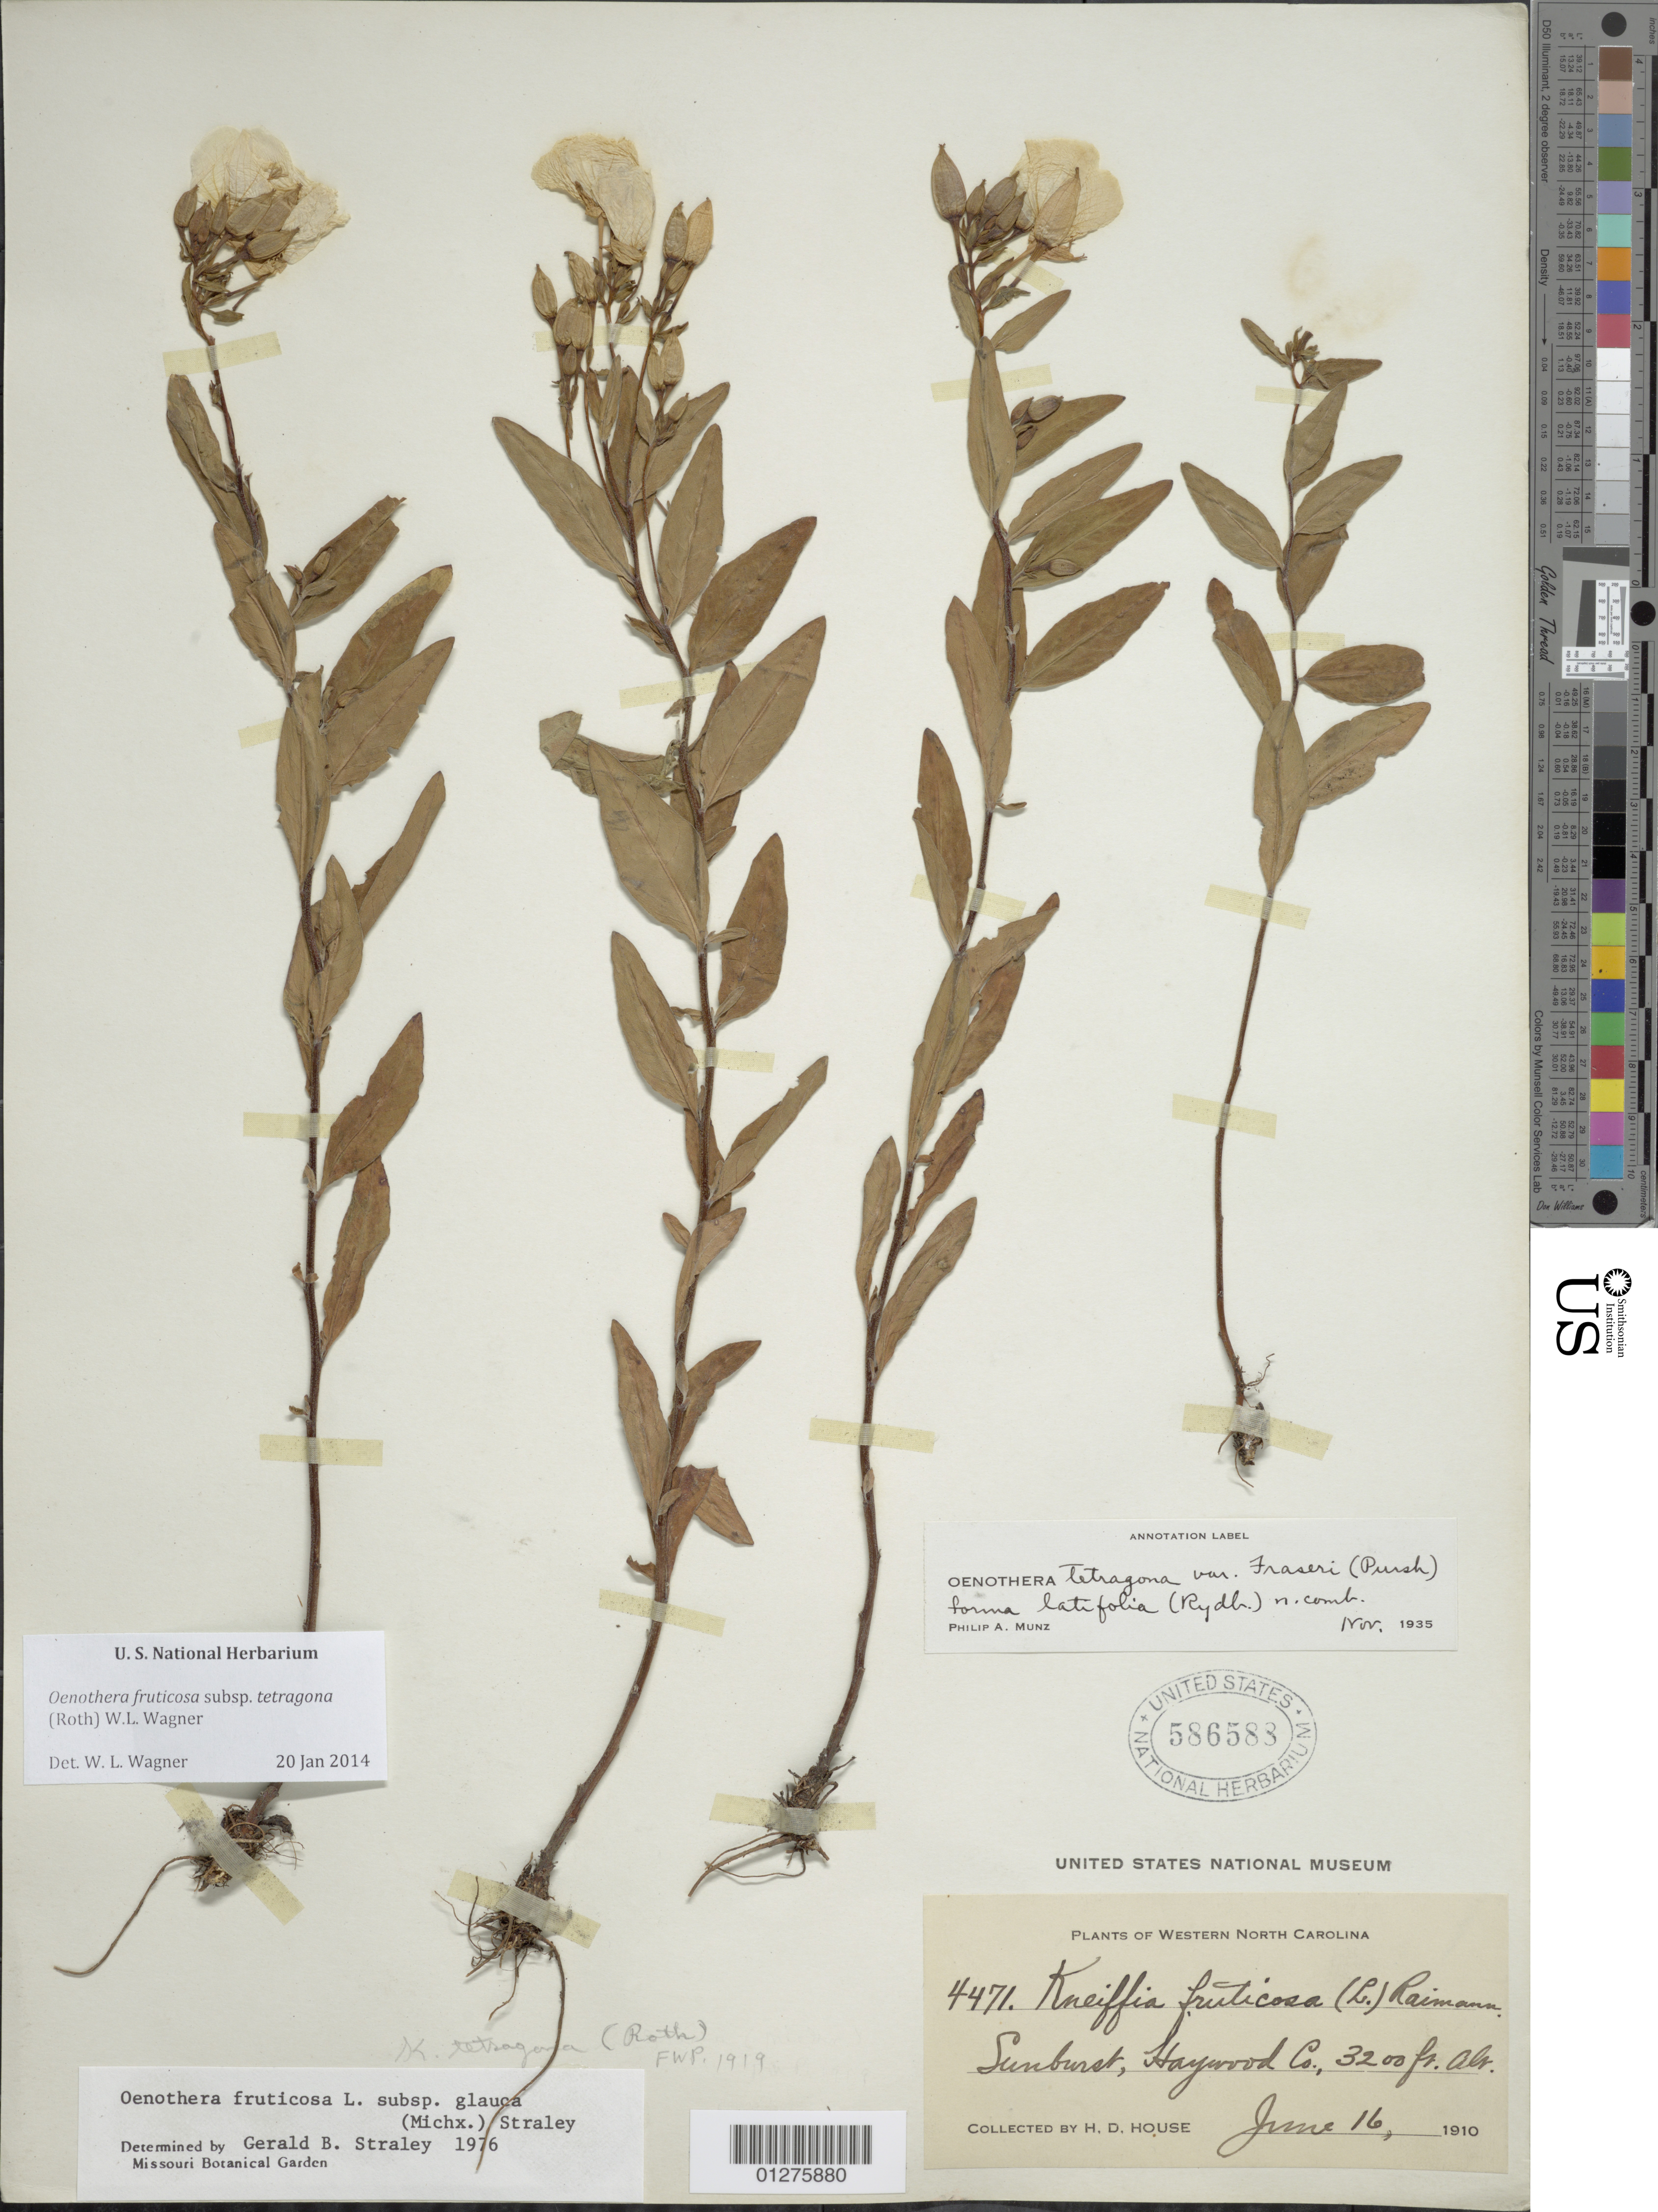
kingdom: Plantae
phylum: Tracheophyta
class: Magnoliopsida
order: Myrtales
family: Onagraceae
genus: Oenothera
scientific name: Oenothera fruticosa subsp. tetragona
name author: (Roth) W.L. Wagner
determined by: Wagner, W. L., (BOT), Smithsonian Institution - National Museum of Natural History (UNITED STATES)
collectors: H. D. House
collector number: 4471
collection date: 1910-06-16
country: United States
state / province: North Carolina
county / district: Haywood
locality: Sunburst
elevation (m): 975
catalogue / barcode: US 586583